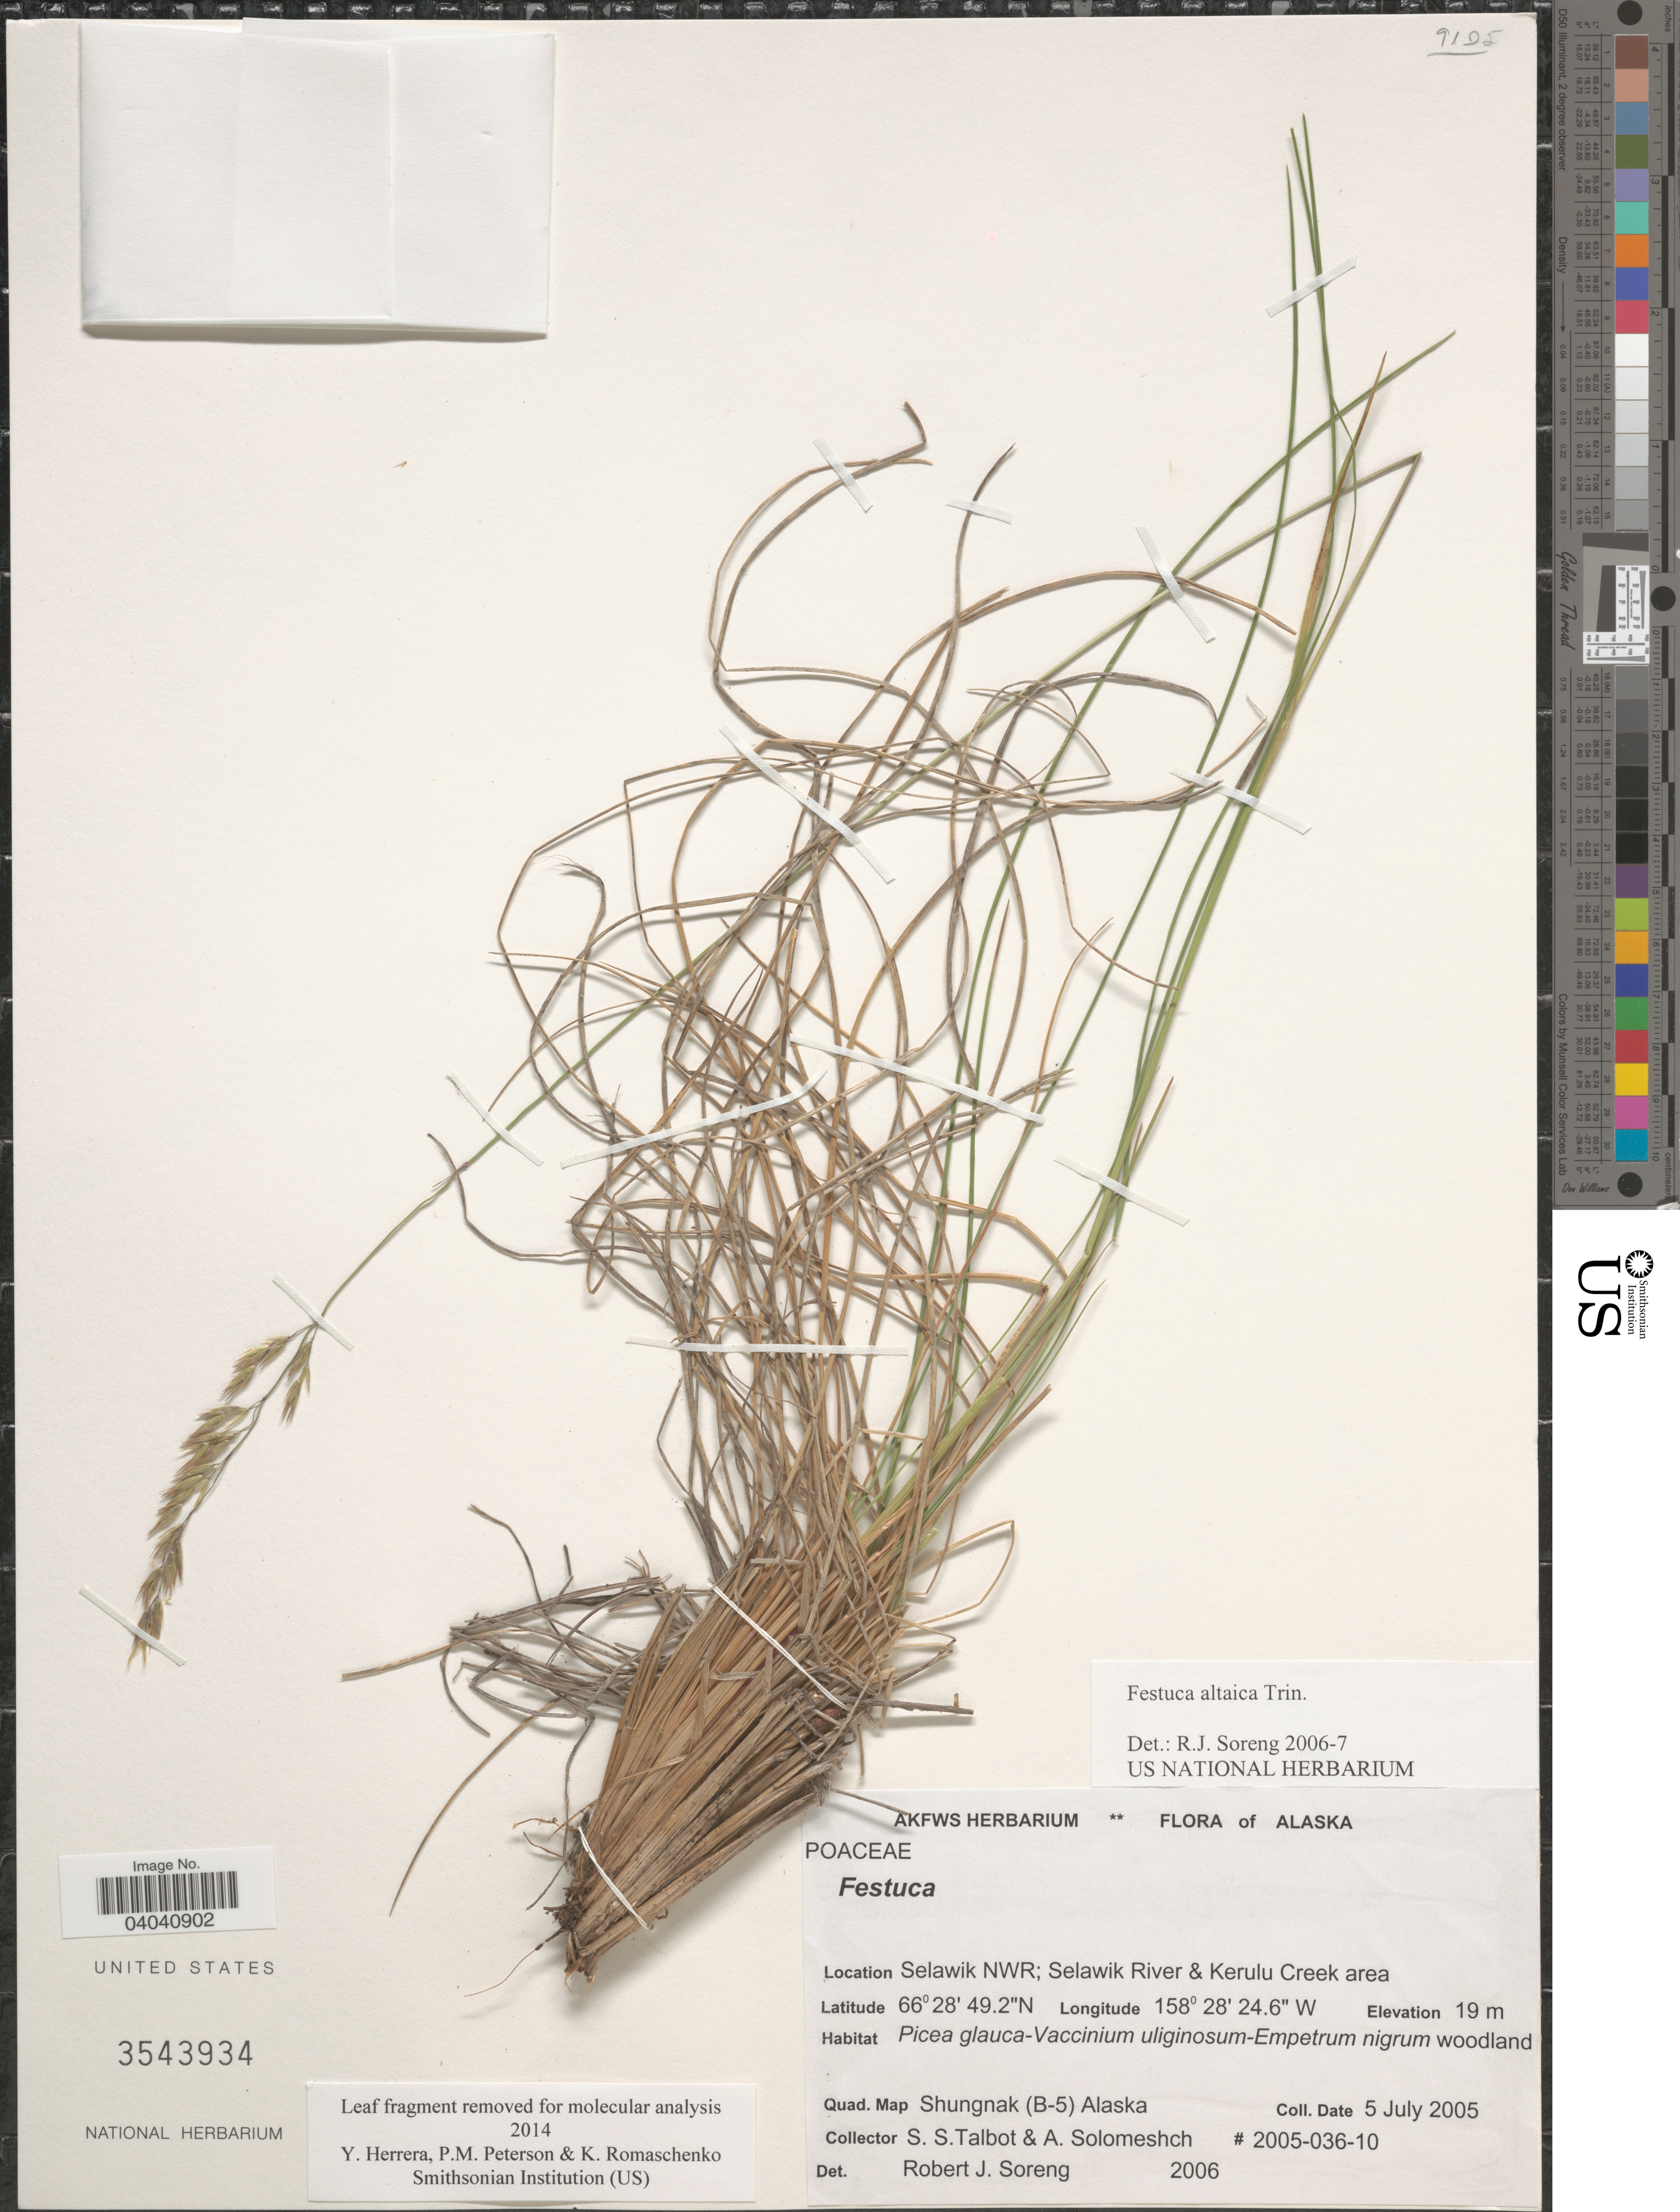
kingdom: Plantae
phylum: Tracheophyta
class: Liliopsida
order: Poales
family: Poaceae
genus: Festuca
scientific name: Festuca altaica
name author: Trin.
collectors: S. S. Talbot & A. Solomeshch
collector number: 2005-036-10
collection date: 2005-07-05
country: United States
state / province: Alaska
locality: Selawik NWR; Selawik River & Kerulu Creek area. Quad. Map Shungnak (B-5) Alaska.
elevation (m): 19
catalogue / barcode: US 3543934